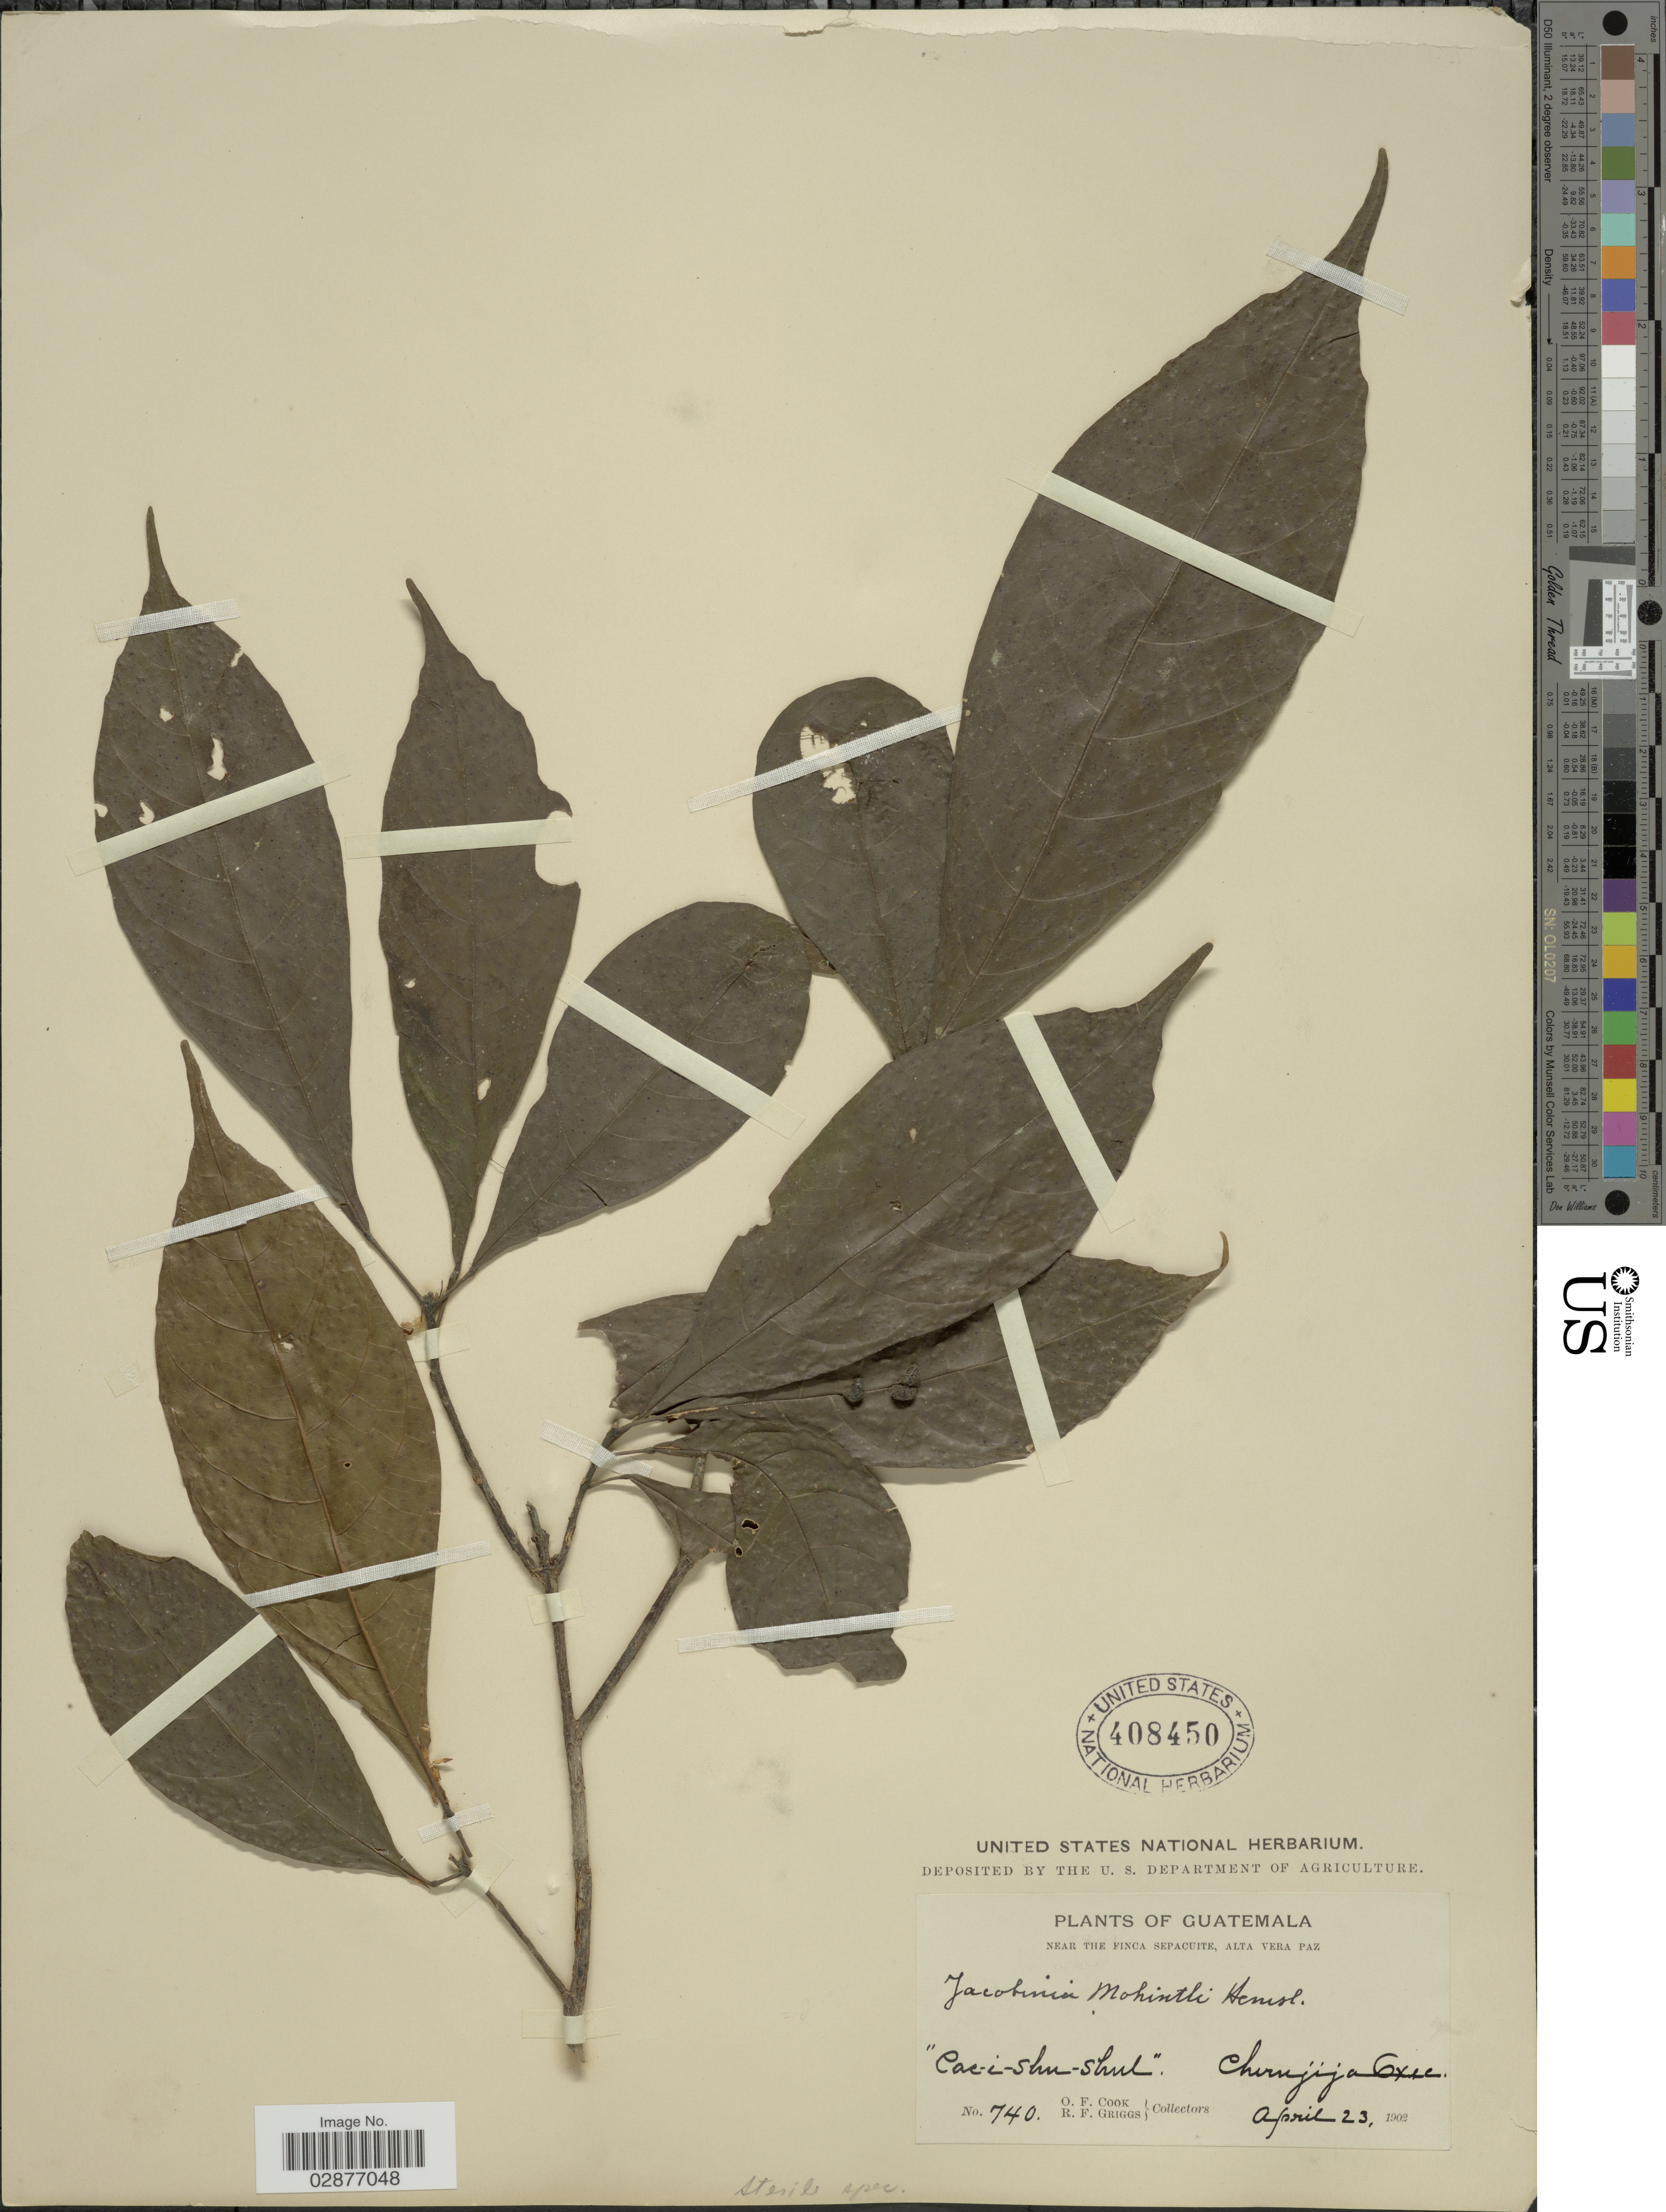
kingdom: Plantae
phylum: Tracheophyta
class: Magnoliopsida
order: Lamiales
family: Acanthaceae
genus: Justicia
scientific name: Justicia spicigera 'Sidicaro'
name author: Schltdl.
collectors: O. F. Cook & R. F. Griggs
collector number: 740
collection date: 1902-04-23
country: Guatemala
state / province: Alta Verapaz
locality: Near the Finca Sepacuite, Alta Vera Paz.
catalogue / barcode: US 408450